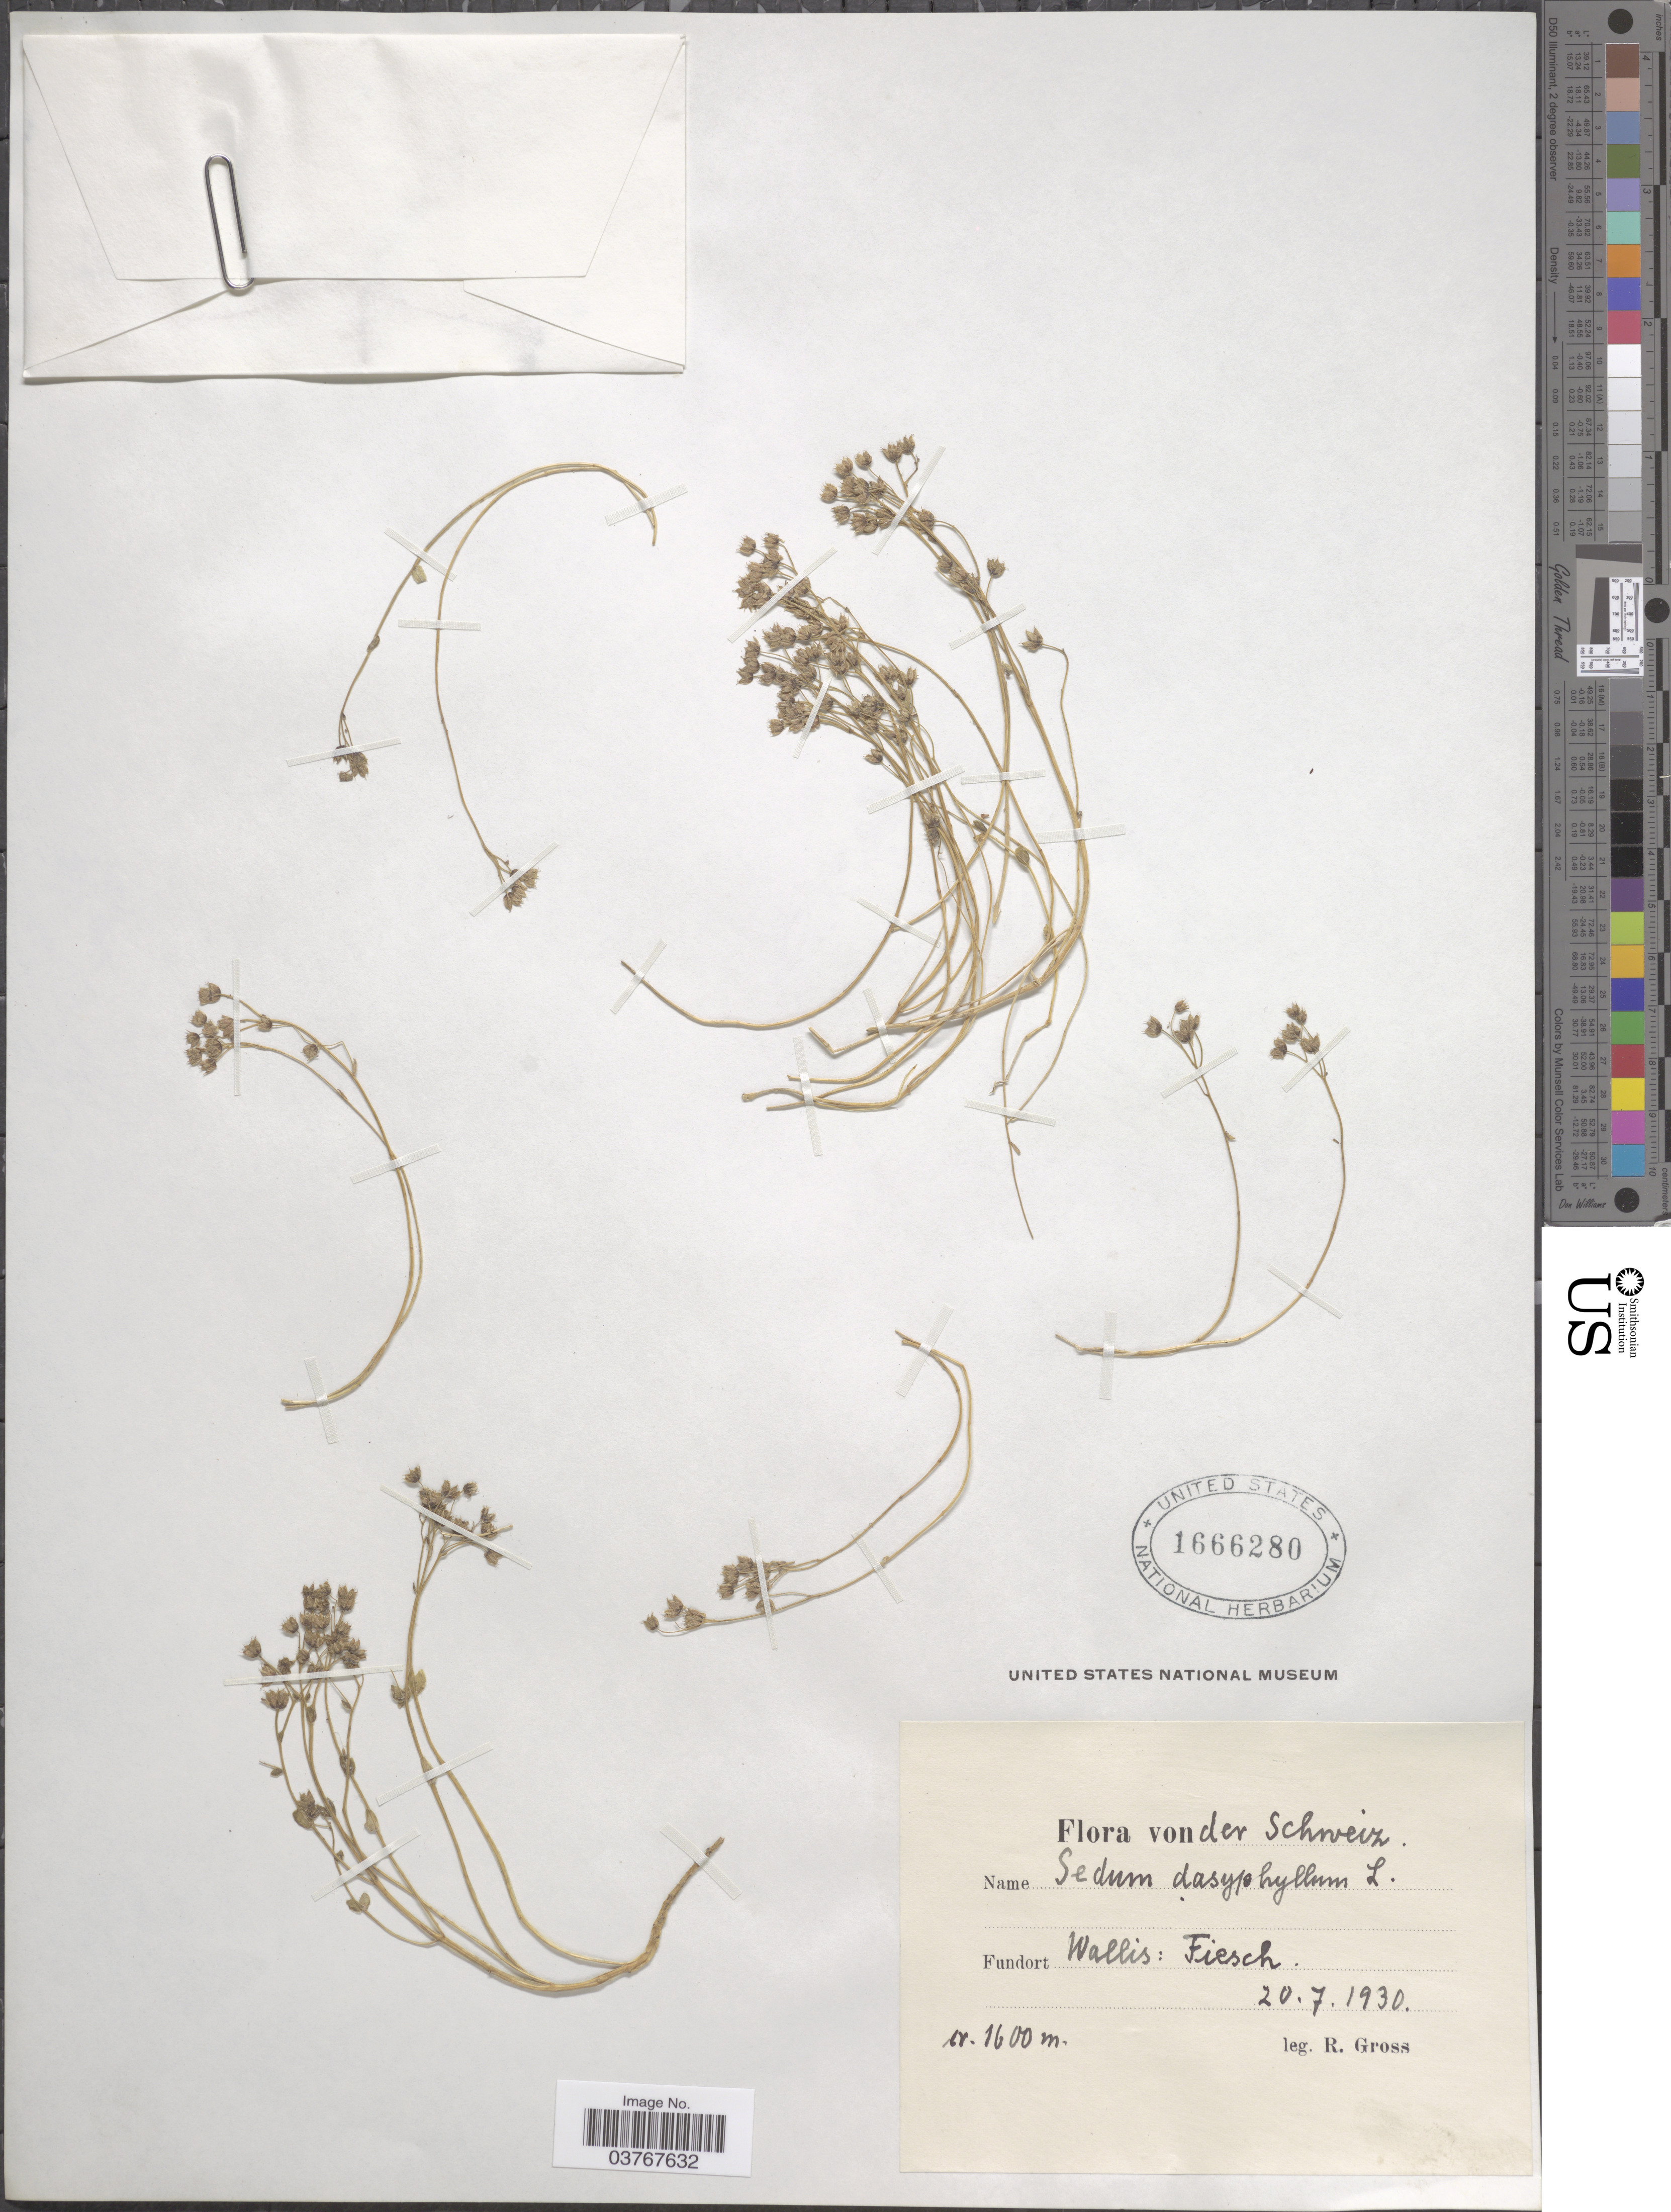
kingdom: Plantae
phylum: Tracheophyta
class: Magnoliopsida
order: Saxifragales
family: Crassulaceae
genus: Sedum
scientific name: Sedum dasyphyllum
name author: L.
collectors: R. Gross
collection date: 1930-07-20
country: Switzerland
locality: Schweiz. Wallis: Fiesch.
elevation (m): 1600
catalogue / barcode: US 1666280